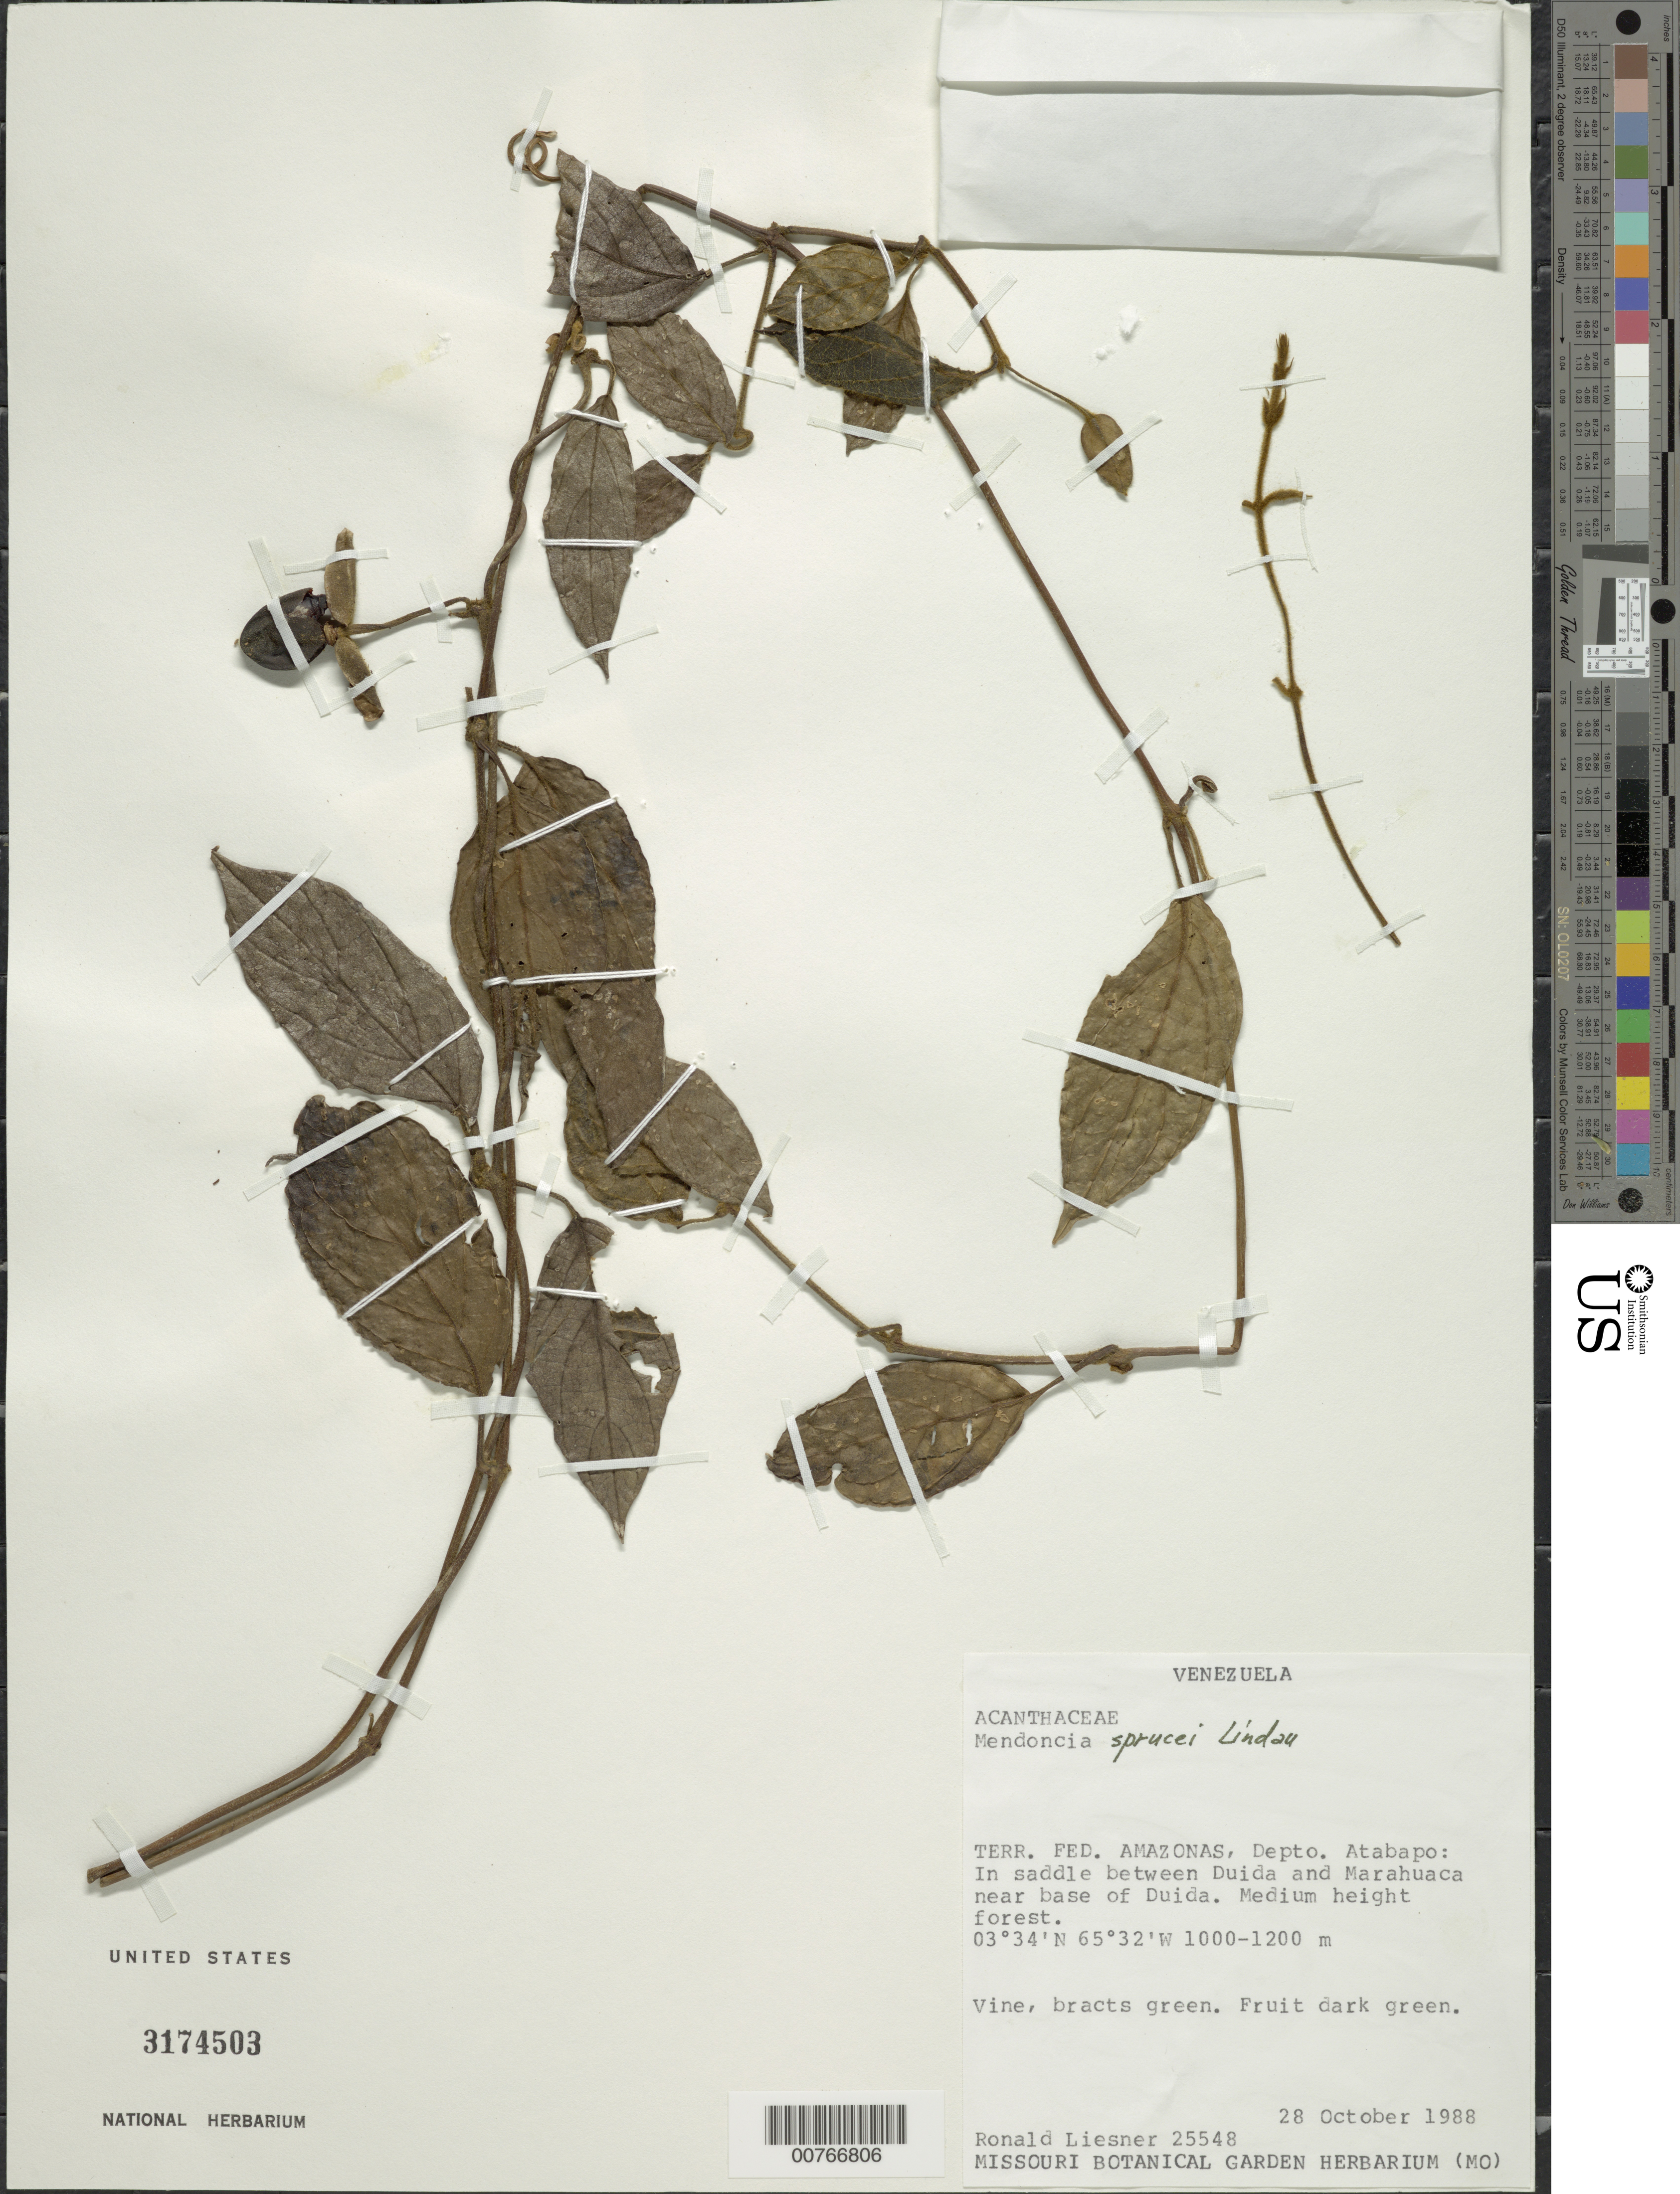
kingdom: Plantae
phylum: Tracheophyta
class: Magnoliopsida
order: Lamiales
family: Acanthaceae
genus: Mendoncia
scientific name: Mendoncia cardonae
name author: Leonard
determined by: Wasshausen, Dieter C., (BOT), Smithsonian Institution - National Museum of Natural History (UNITED STATES)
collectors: R. L. Liesner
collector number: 25548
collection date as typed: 28-Oct-88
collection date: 1988-10-28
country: Venezuela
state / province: Amazonas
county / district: Atabapo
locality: Duida, near base; saddle between Duida and Marahuaca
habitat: Medium height forest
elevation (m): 1000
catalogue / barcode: US 3174503